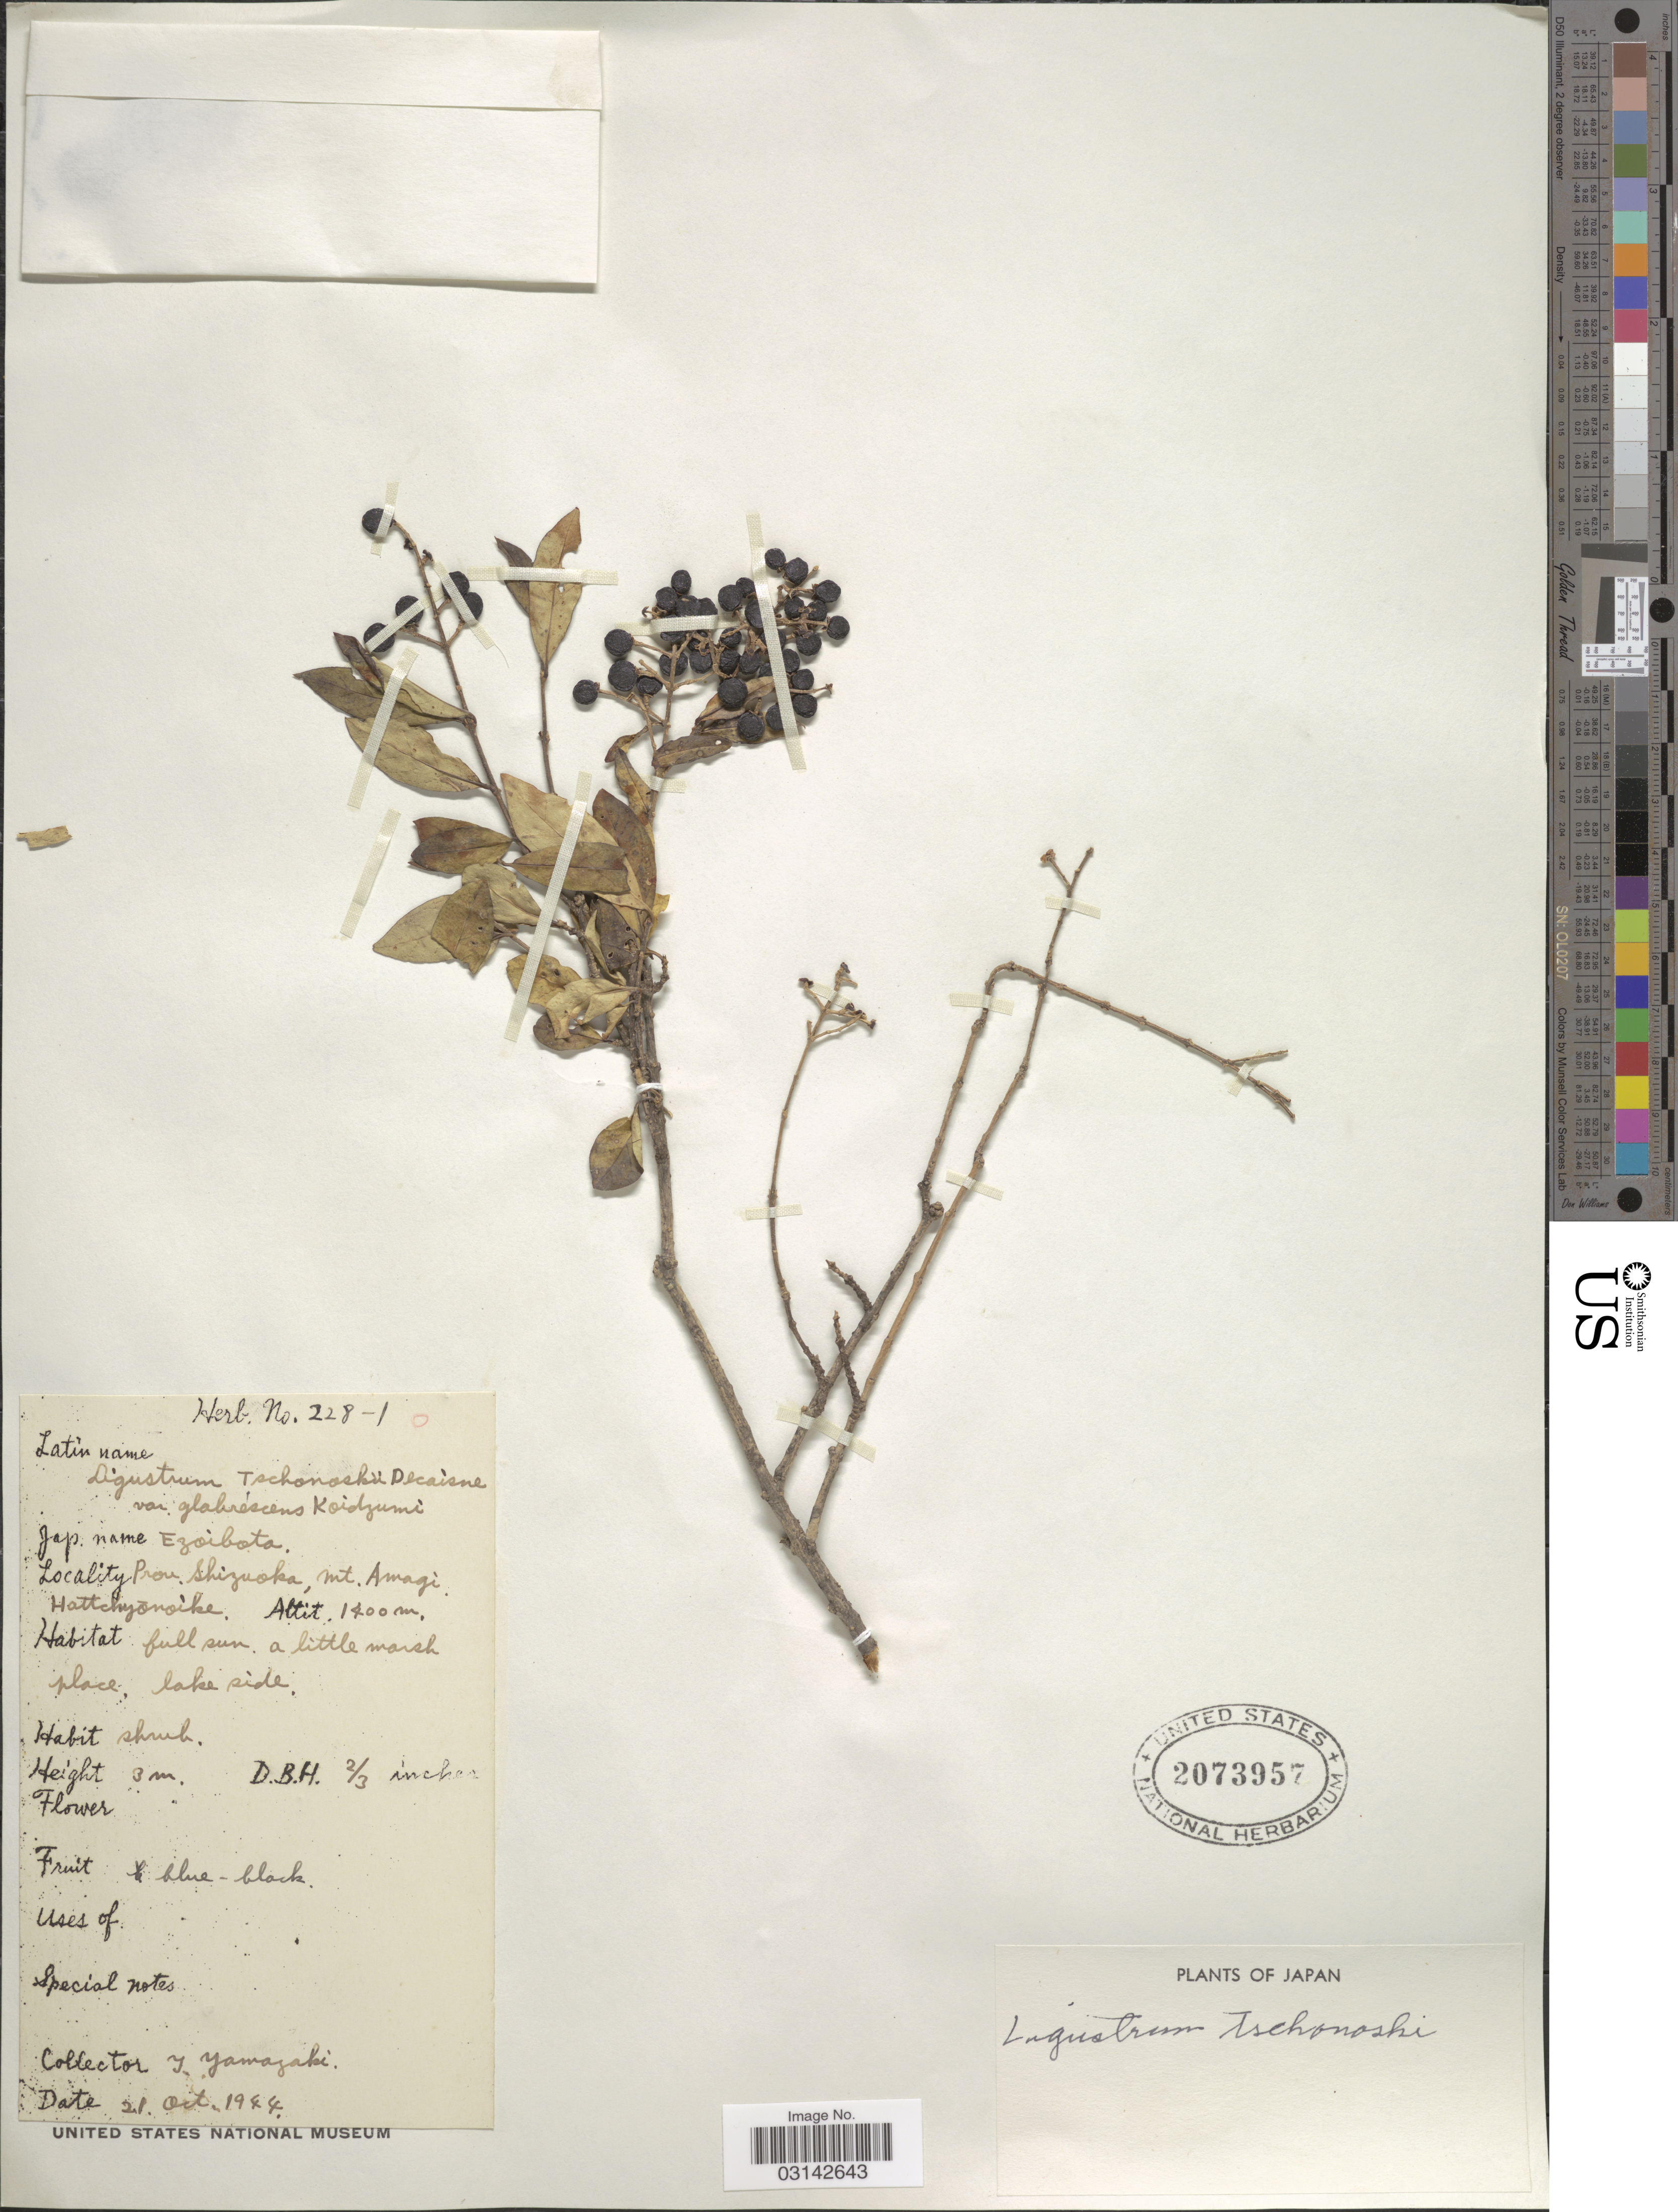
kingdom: Plantae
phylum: Tracheophyta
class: Magnoliopsida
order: Lamiales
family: Oleaceae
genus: Ligustrum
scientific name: Ligustrum tschonoskii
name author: Decne.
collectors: T. Yamazaki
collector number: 228-1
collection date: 1944-10-21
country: Japan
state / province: Sizuoka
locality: Prov Shizuoka, Mt. Amagi, Hattchyonoike.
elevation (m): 1400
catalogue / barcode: US 2073957